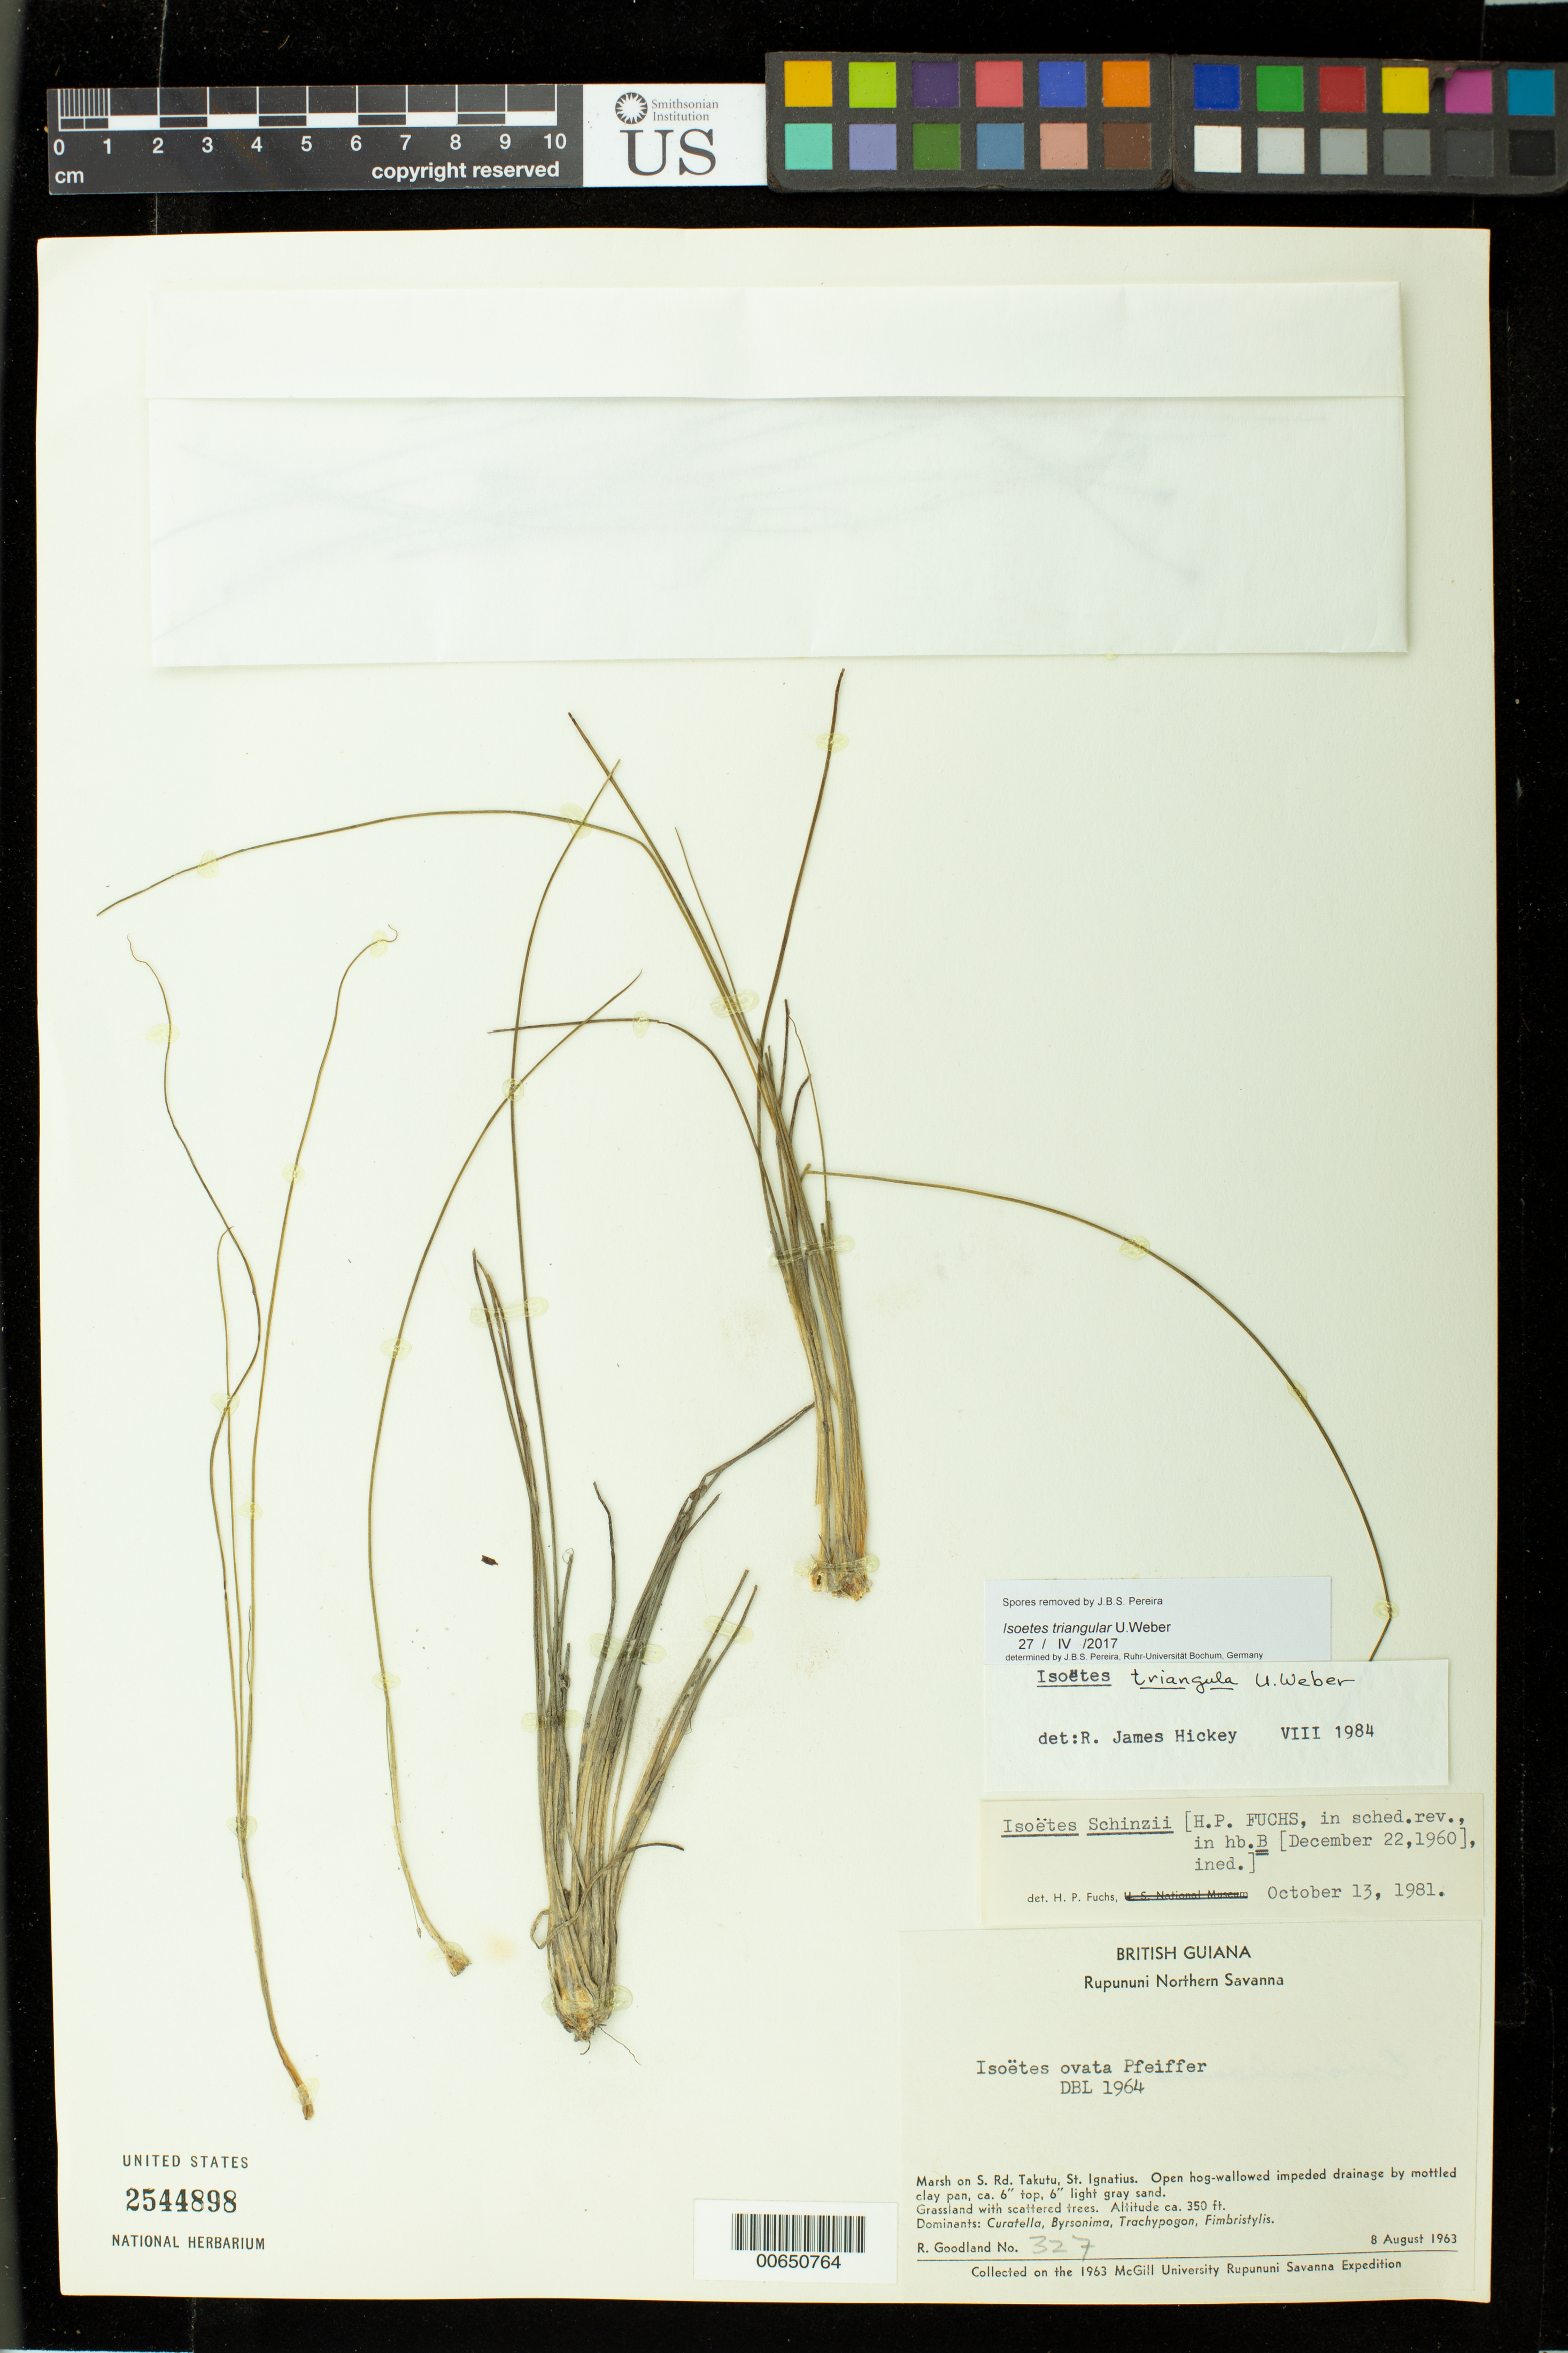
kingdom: Plantae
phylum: Tracheophyta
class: Lycopodiopsida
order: Isoetales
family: Isoetaceae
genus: Isoetes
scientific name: Isoetes triangula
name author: U. Weber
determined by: Hickey, R. J.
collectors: R. Goodland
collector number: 327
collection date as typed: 8-Aug-63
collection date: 1963-08-08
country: Guyana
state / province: U. Takutu-U. Essequibo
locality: Rupununi Northern Savanna, S road, Takutu - St. Ignatius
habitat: Grassland with scattered trees. Dominants: Curatella, Byrsonima, Trachypogon, Fimbristylis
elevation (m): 107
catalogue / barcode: US 2544898